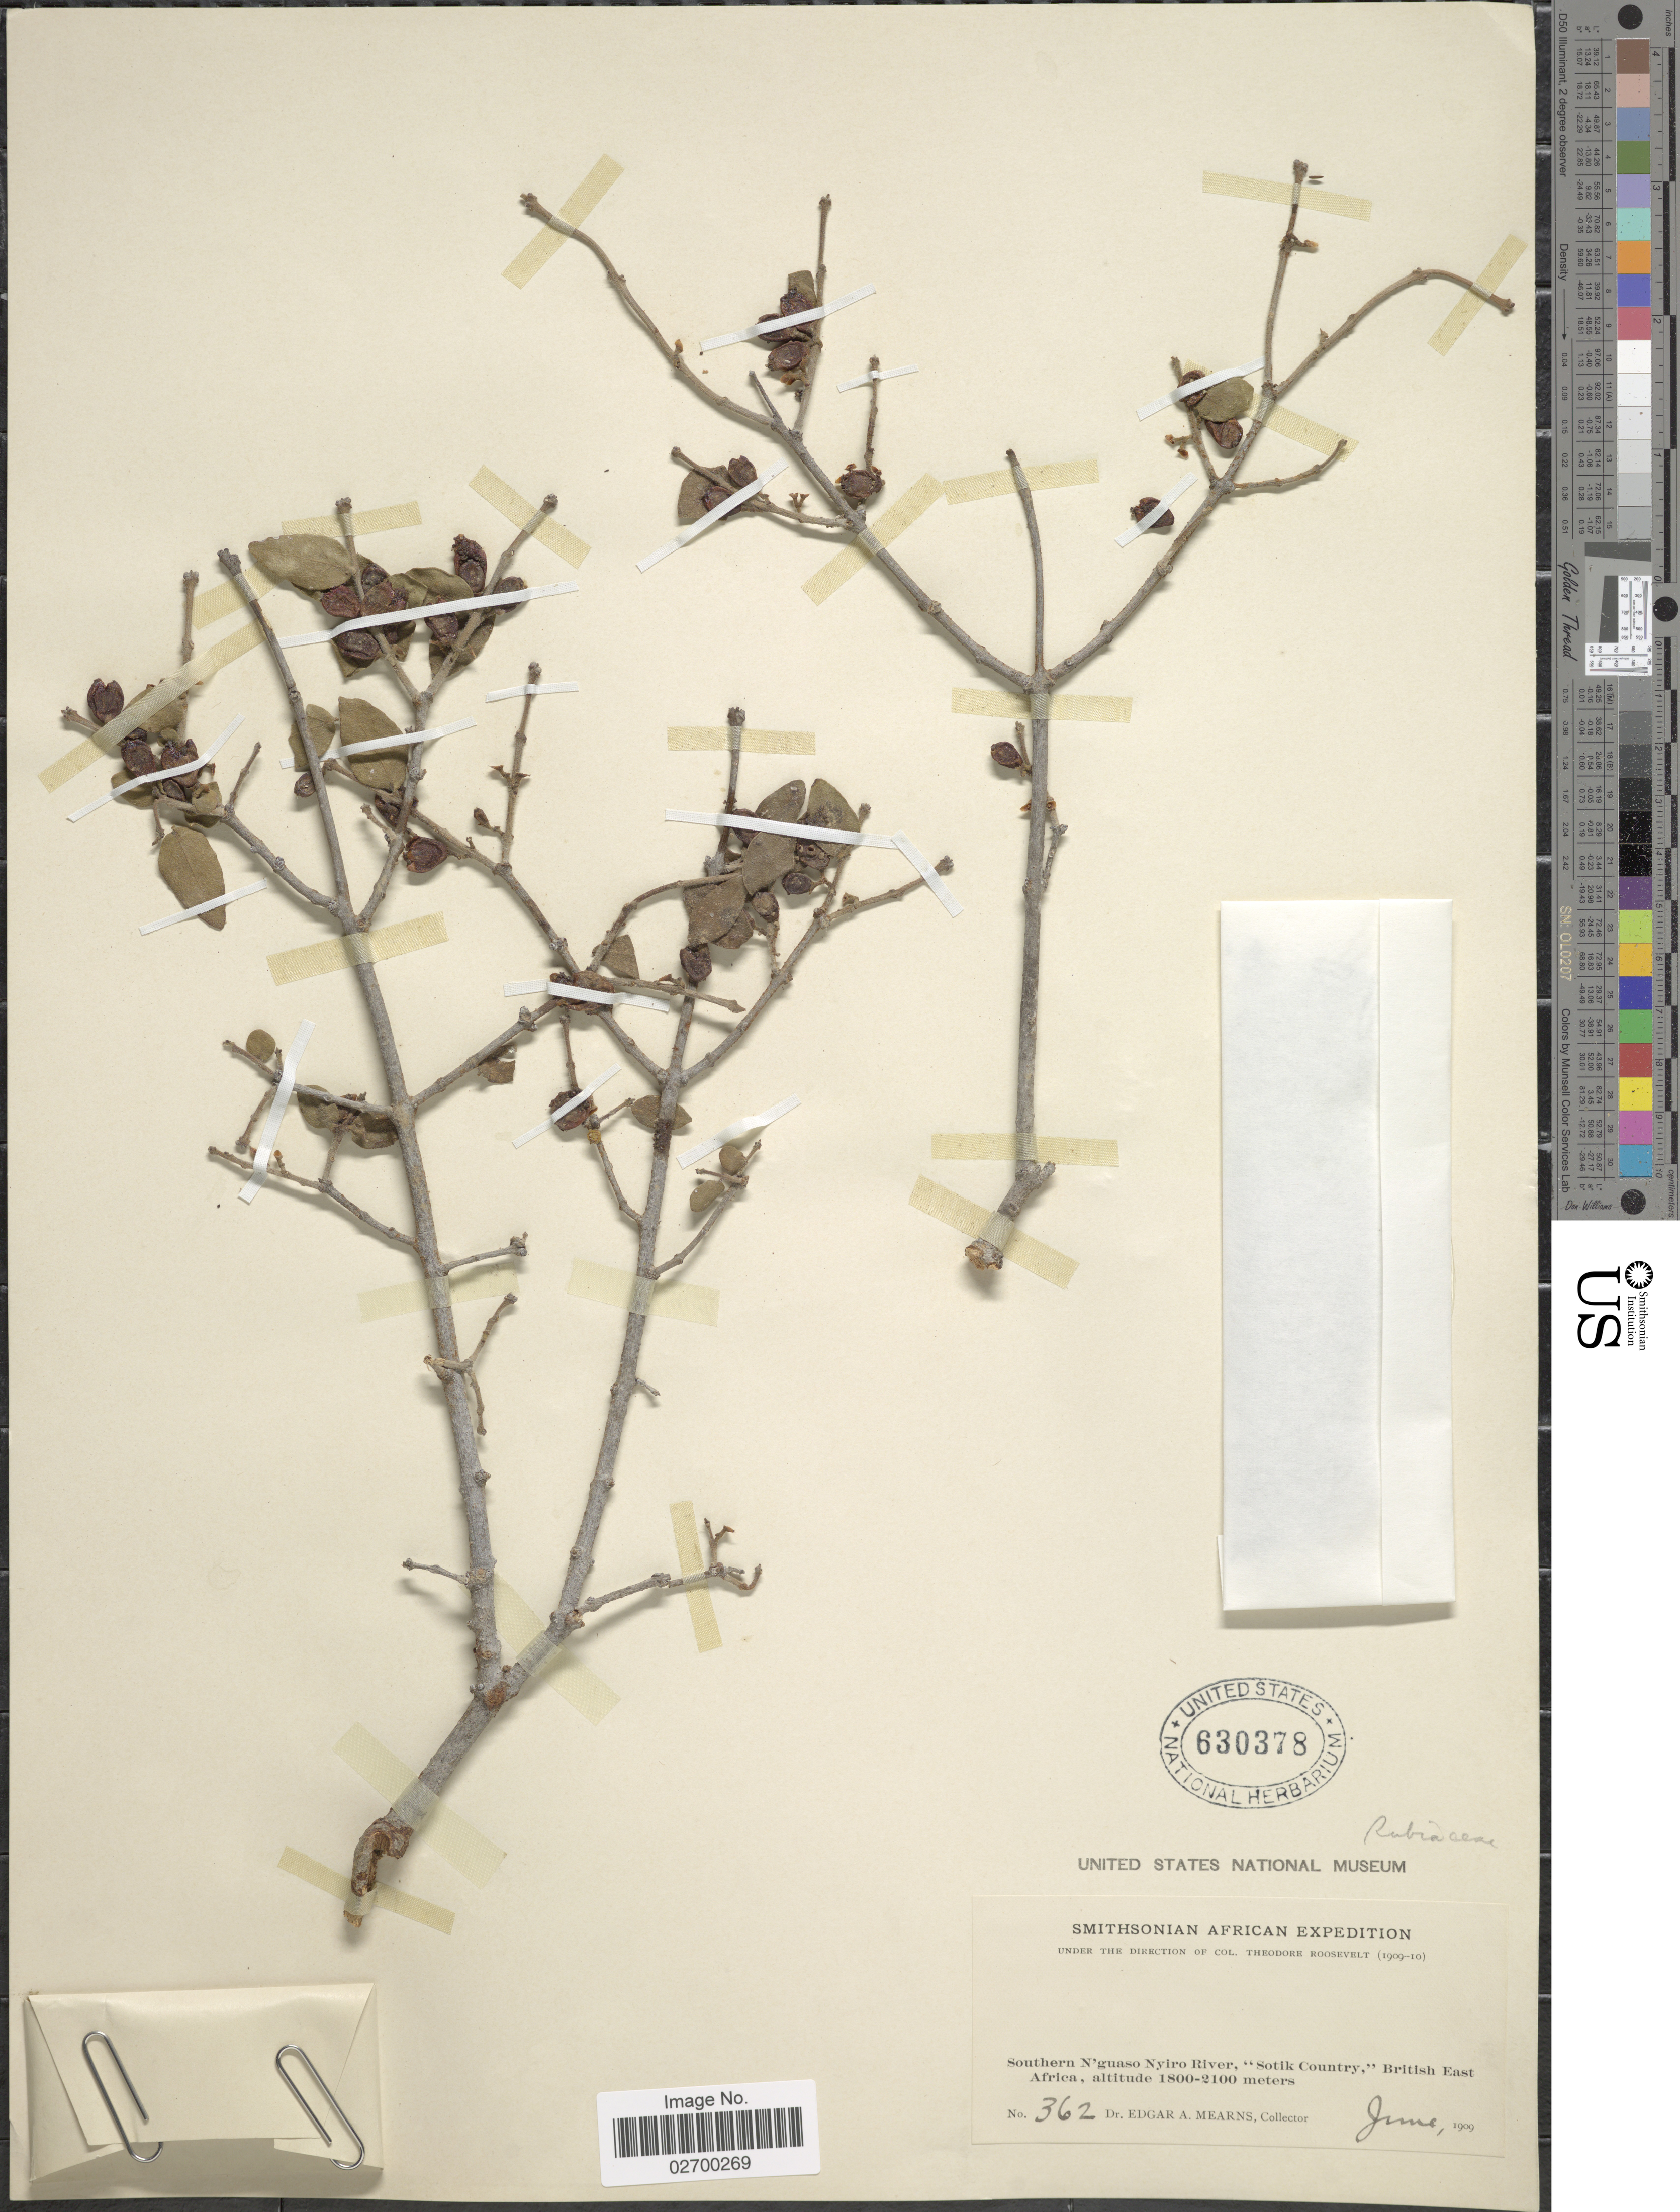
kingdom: Plantae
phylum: Tracheophyta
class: Magnoliopsida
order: Gentianales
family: Rubiaceae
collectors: E. A. Mearns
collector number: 362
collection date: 1909-06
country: Kenya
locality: Southern N'guaso Nyiro River, "Sotik Country", British East Africa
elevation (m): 1800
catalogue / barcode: US 630378